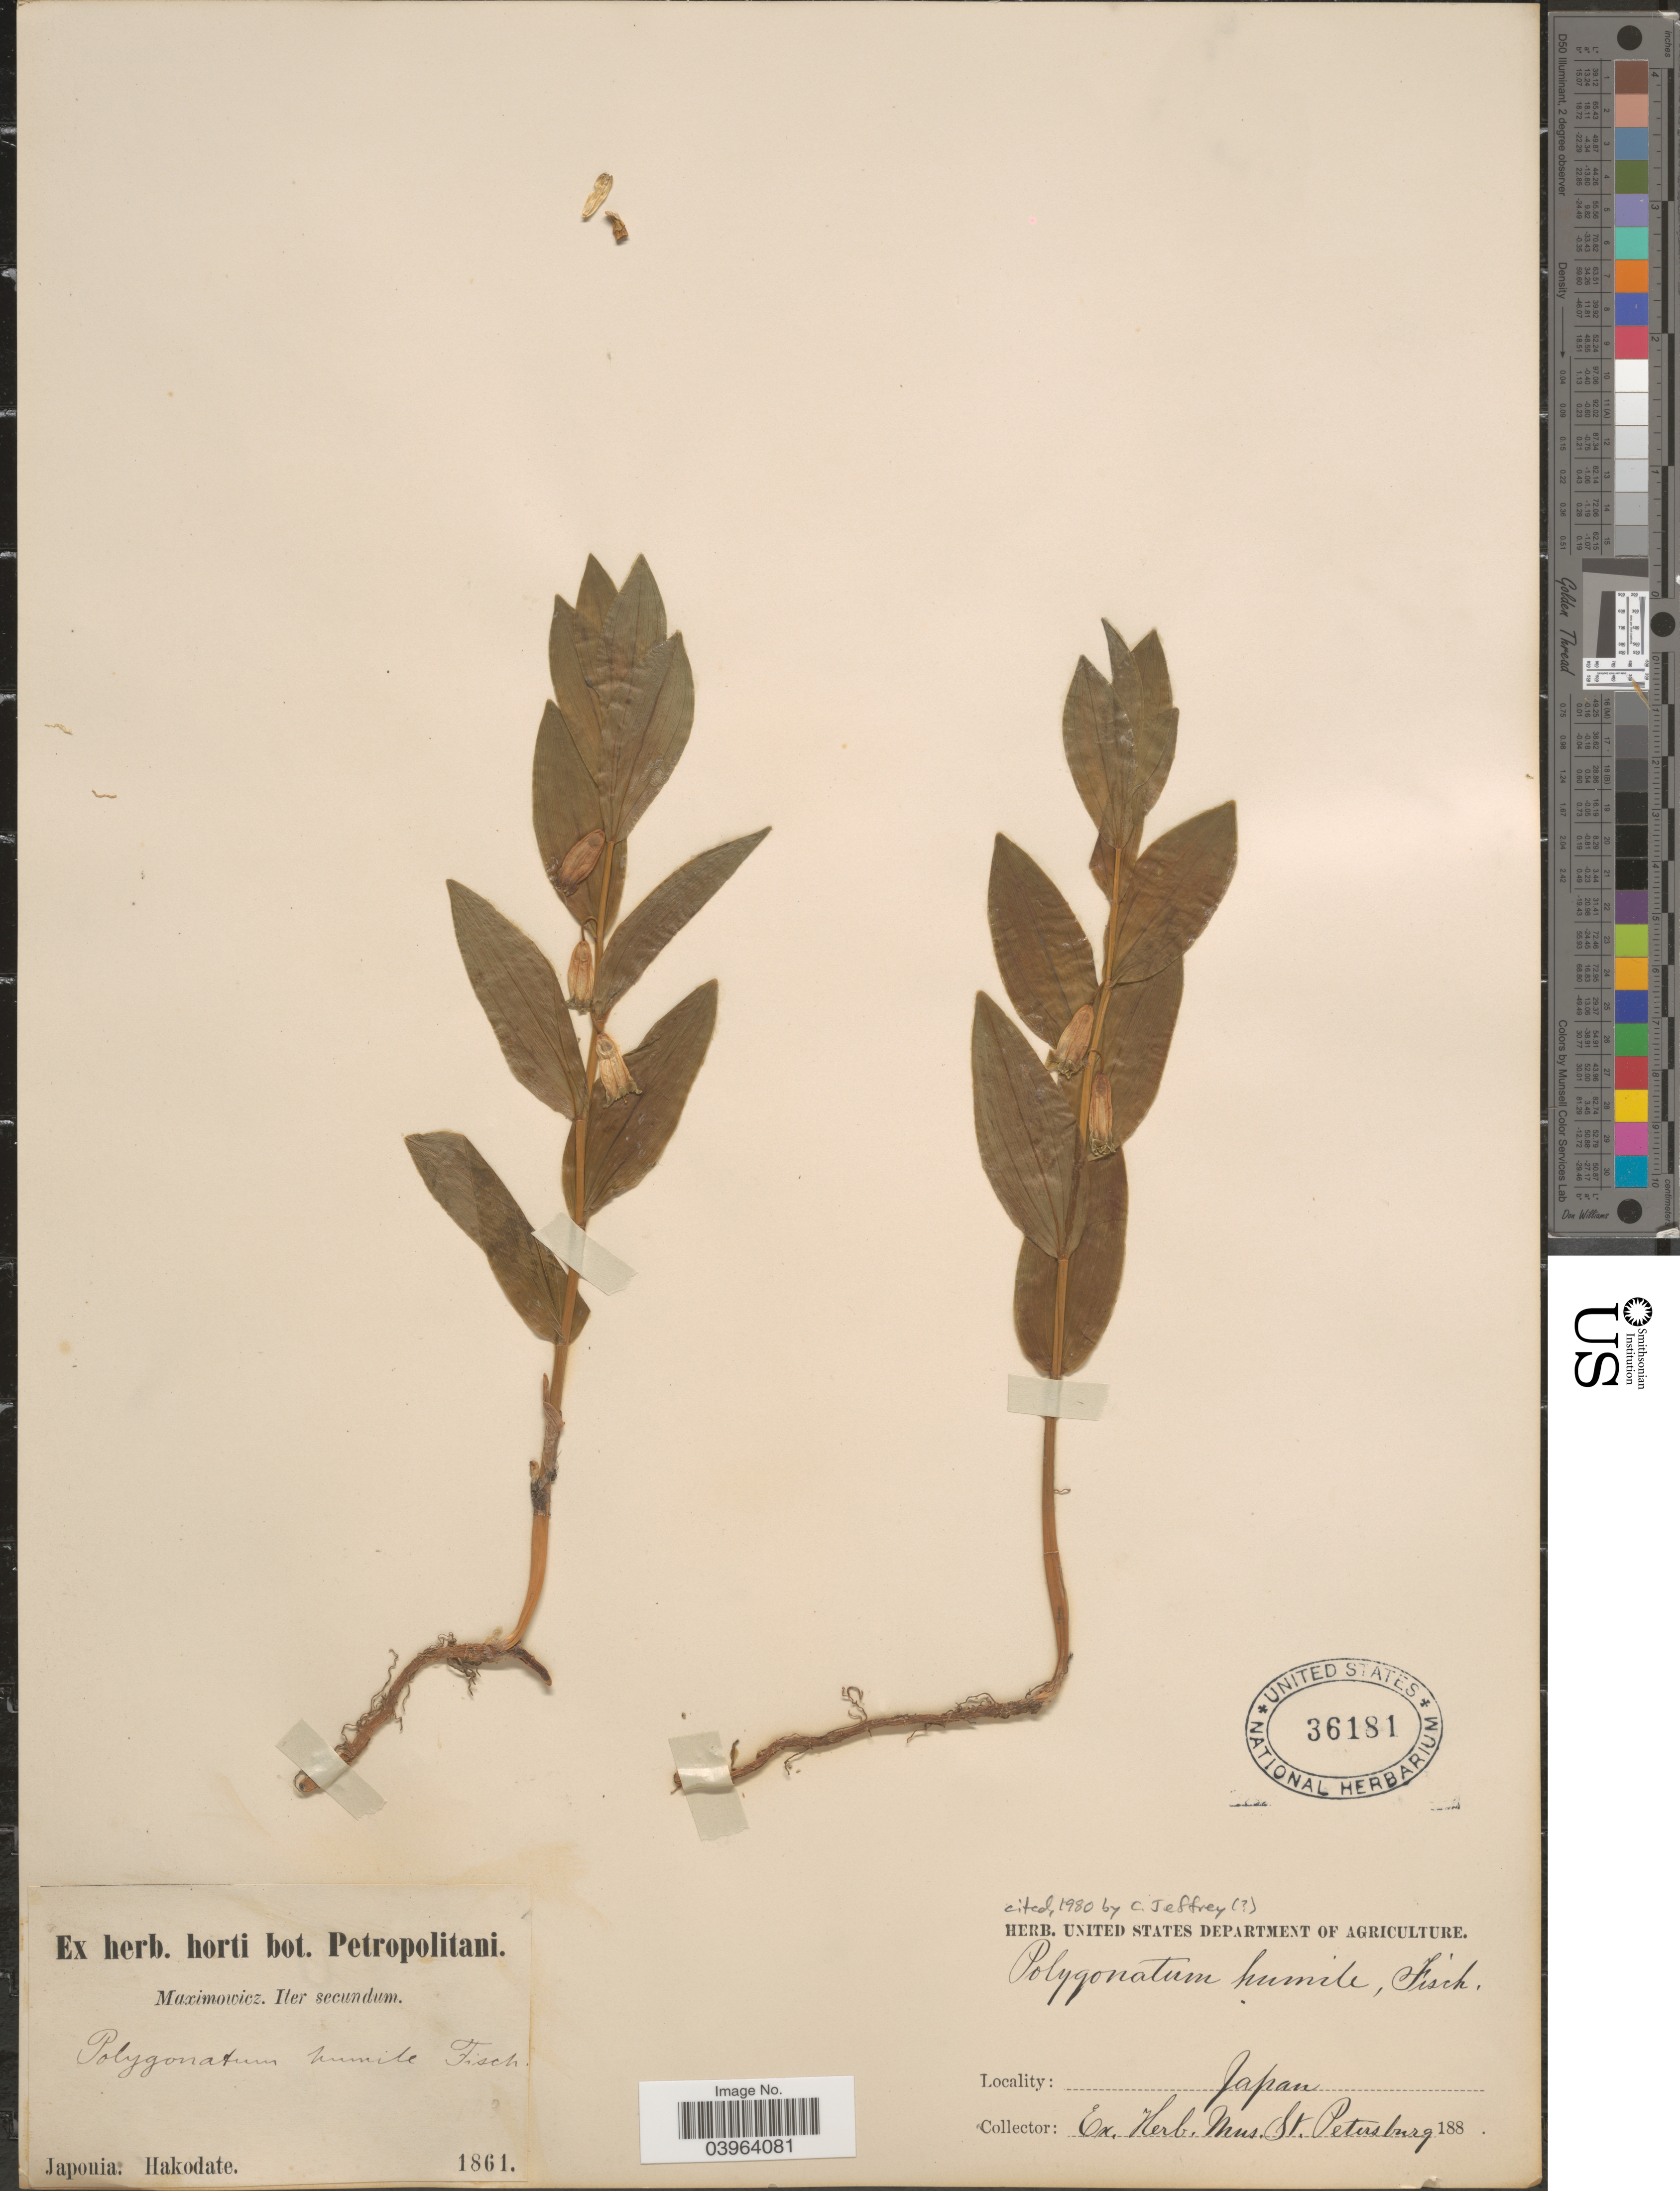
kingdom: Plantae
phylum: Tracheophyta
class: Liliopsida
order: Asparagales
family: Asparagaceae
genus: Polygonatum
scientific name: Polygonatum humile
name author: Fisch. ex Maxim.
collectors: Maximowicz, --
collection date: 1861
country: Japan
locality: Hakodate.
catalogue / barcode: US 36181